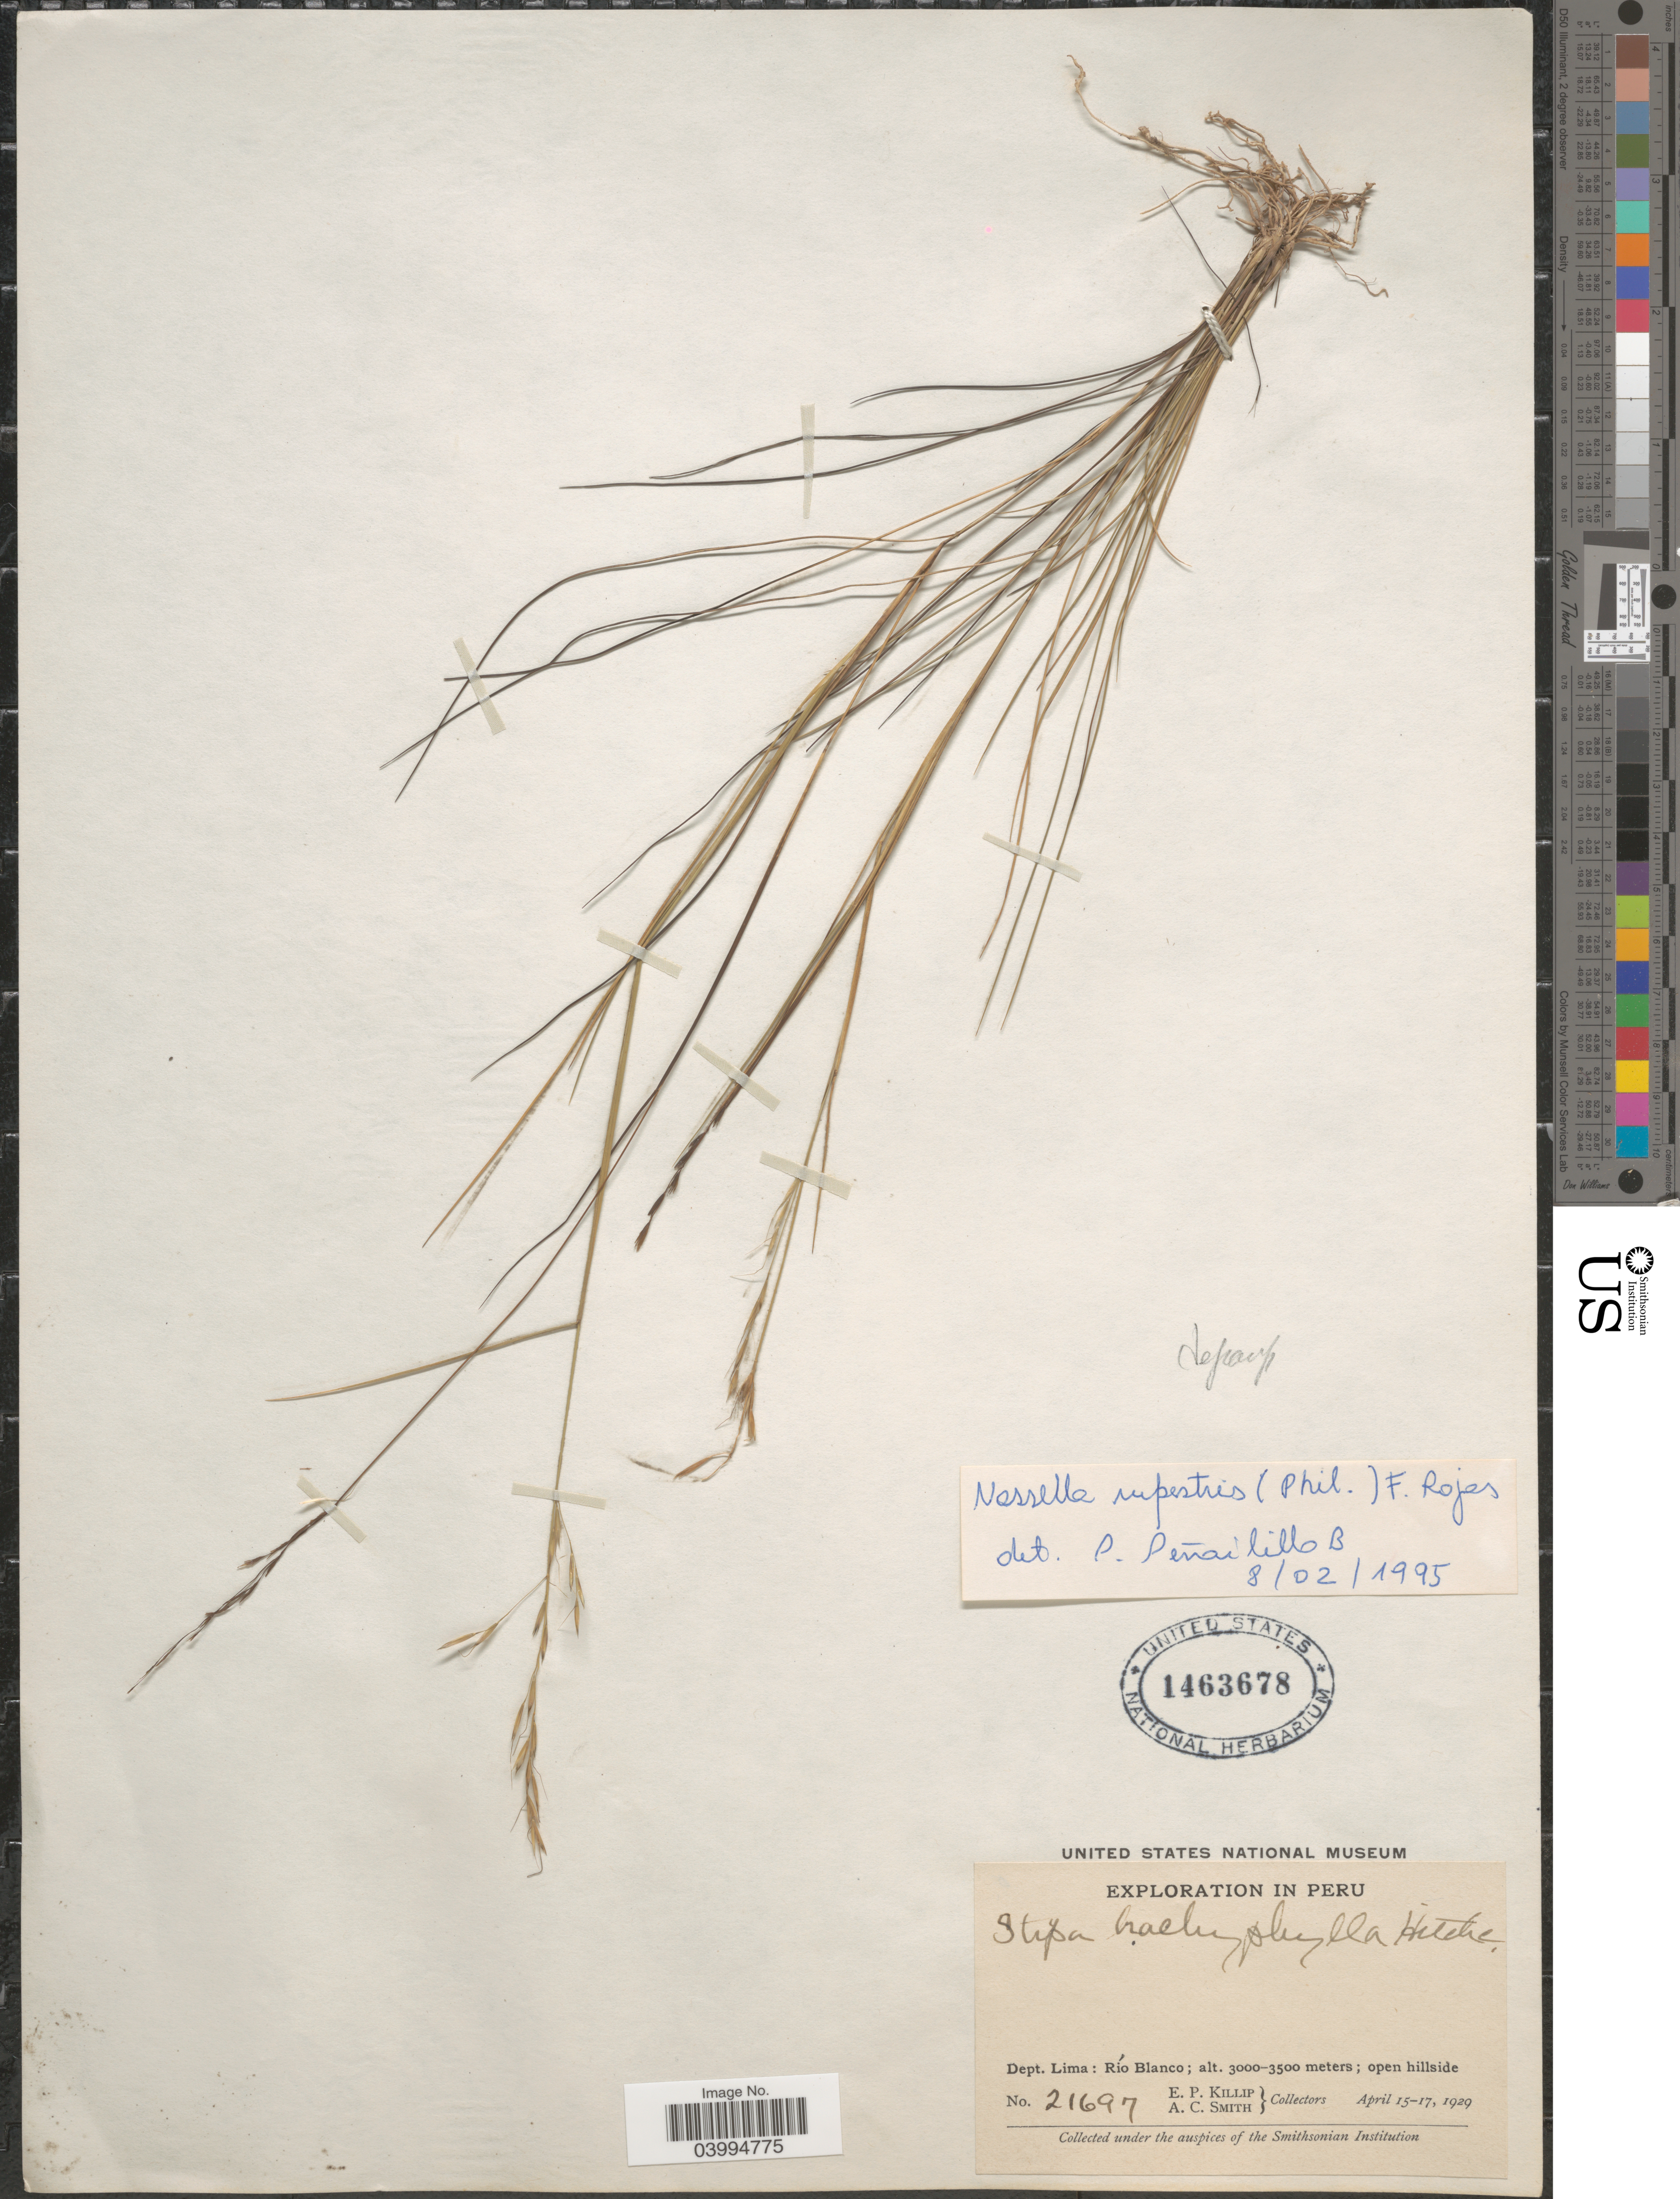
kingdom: Plantae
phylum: Tracheophyta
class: Liliopsida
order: Poales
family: Poaceae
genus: Nassella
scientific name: Nassella rupestris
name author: (Phil.) A.M. Torres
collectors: E. P. Killip & A. C. Smith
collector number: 21697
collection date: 1929-04-15/1929-04-17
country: Peru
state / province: Lima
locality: Dept. Lima: Río Blanco.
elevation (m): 3000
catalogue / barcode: US 1463678